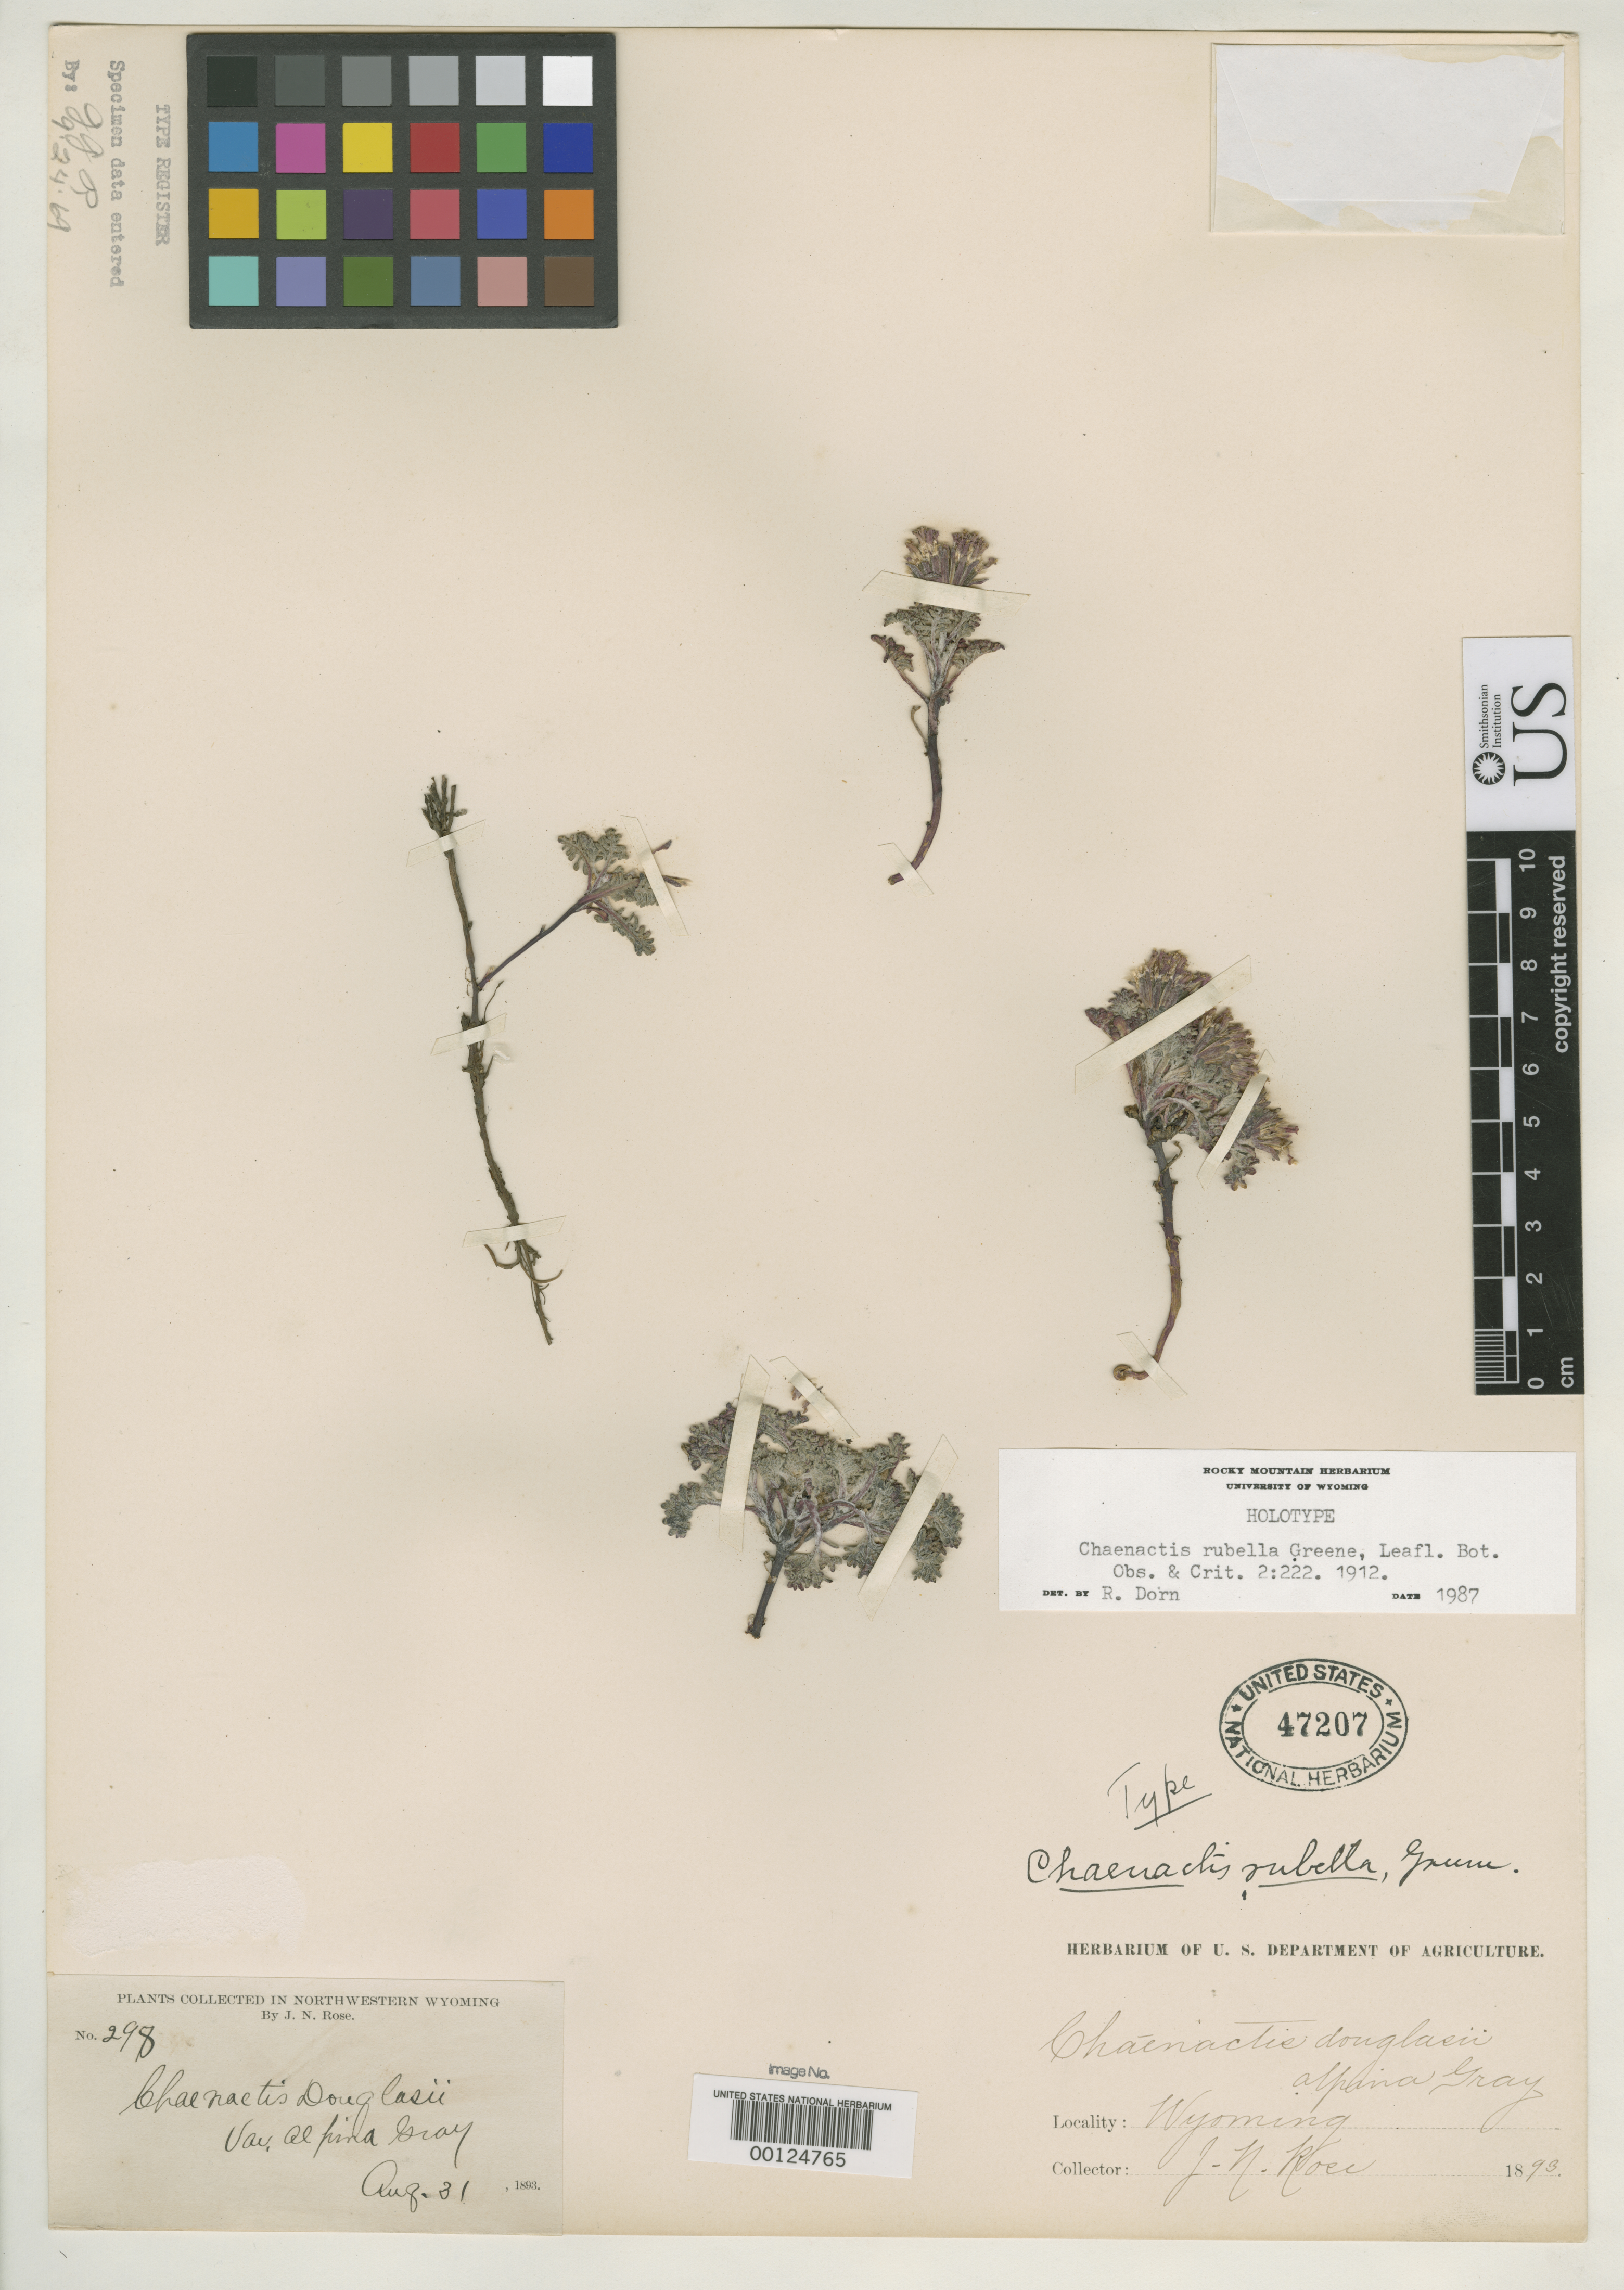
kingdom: Plantae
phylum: Tracheophyta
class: Magnoliopsida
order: Asterales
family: Asteraceae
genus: Chaenactis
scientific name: Chaenactis rubella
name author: Greene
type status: Isotype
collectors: J. N. Rose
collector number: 298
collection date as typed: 31 Aug 1893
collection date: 1893-08-31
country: United States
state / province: Wyoming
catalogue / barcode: US 47207